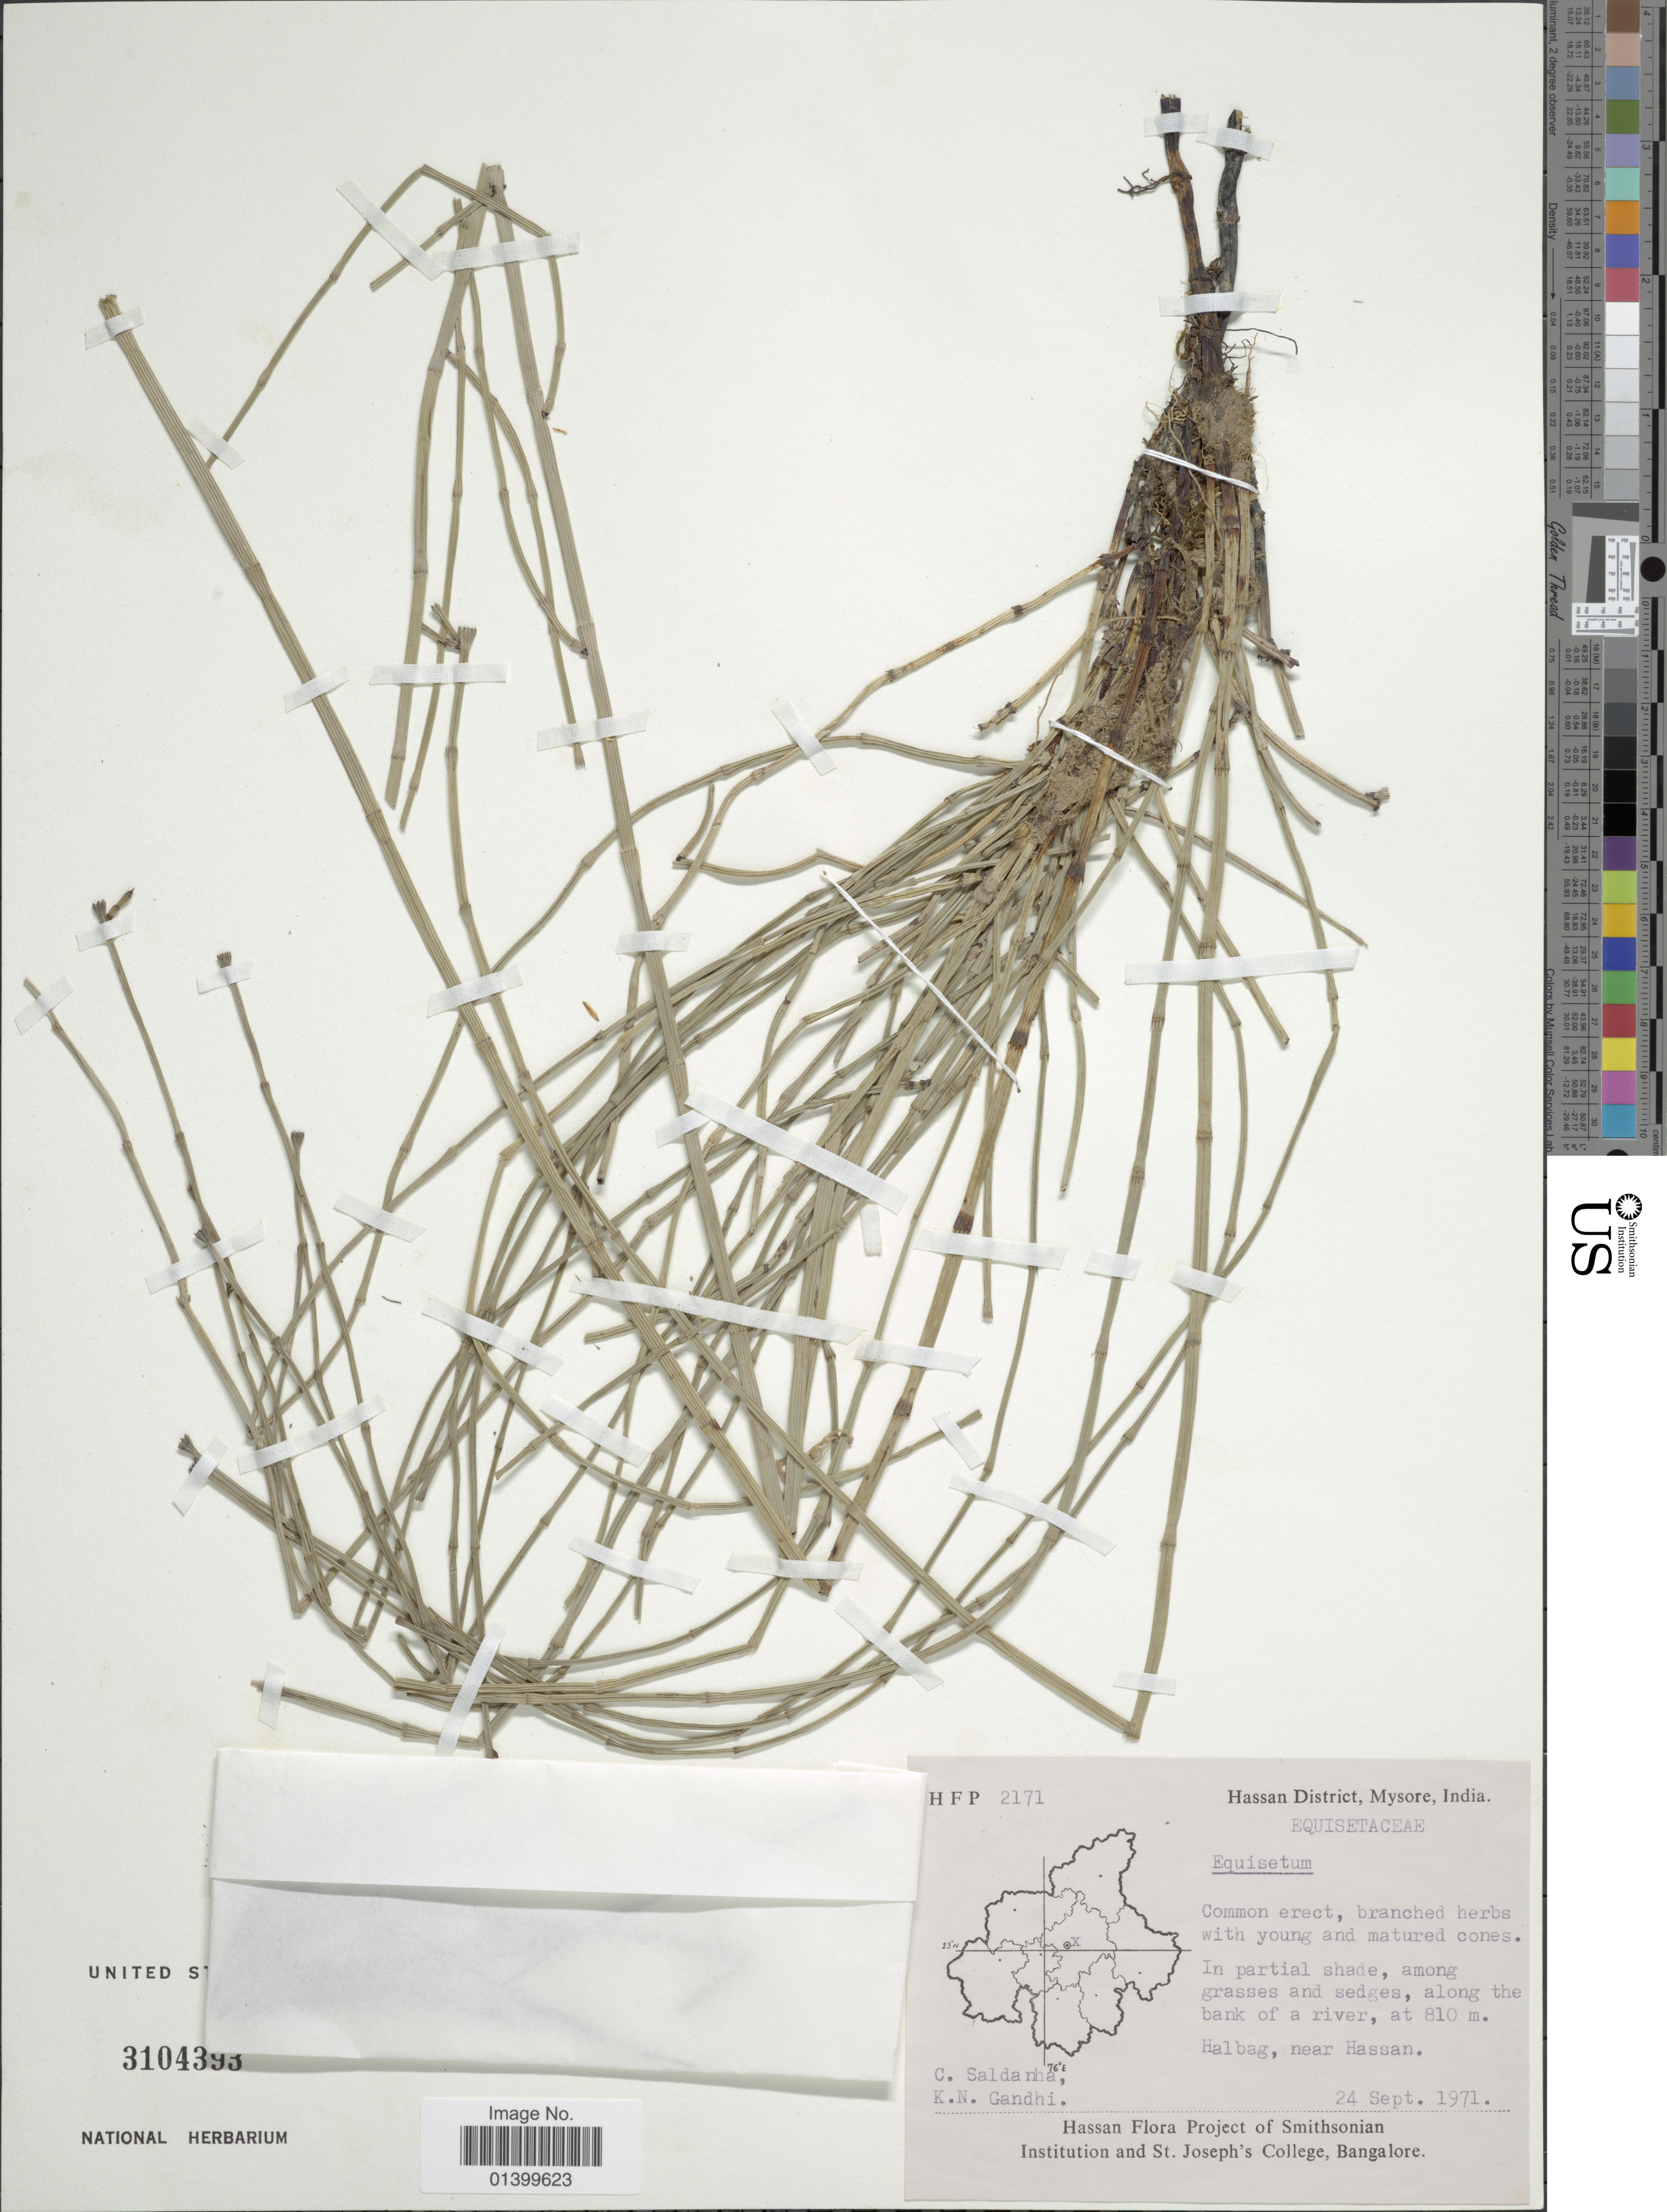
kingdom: Plantae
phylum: Tracheophyta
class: Polypodiopsida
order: Equisetales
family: Equisetaceae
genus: Equisetum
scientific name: Equisetum sp.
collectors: C. Saldanha & K. N. Gandhi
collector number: HFP 2171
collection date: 1971-09-24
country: India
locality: Hassan District, Mysore. Halbag, near Hassan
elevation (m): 810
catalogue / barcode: US 3104393